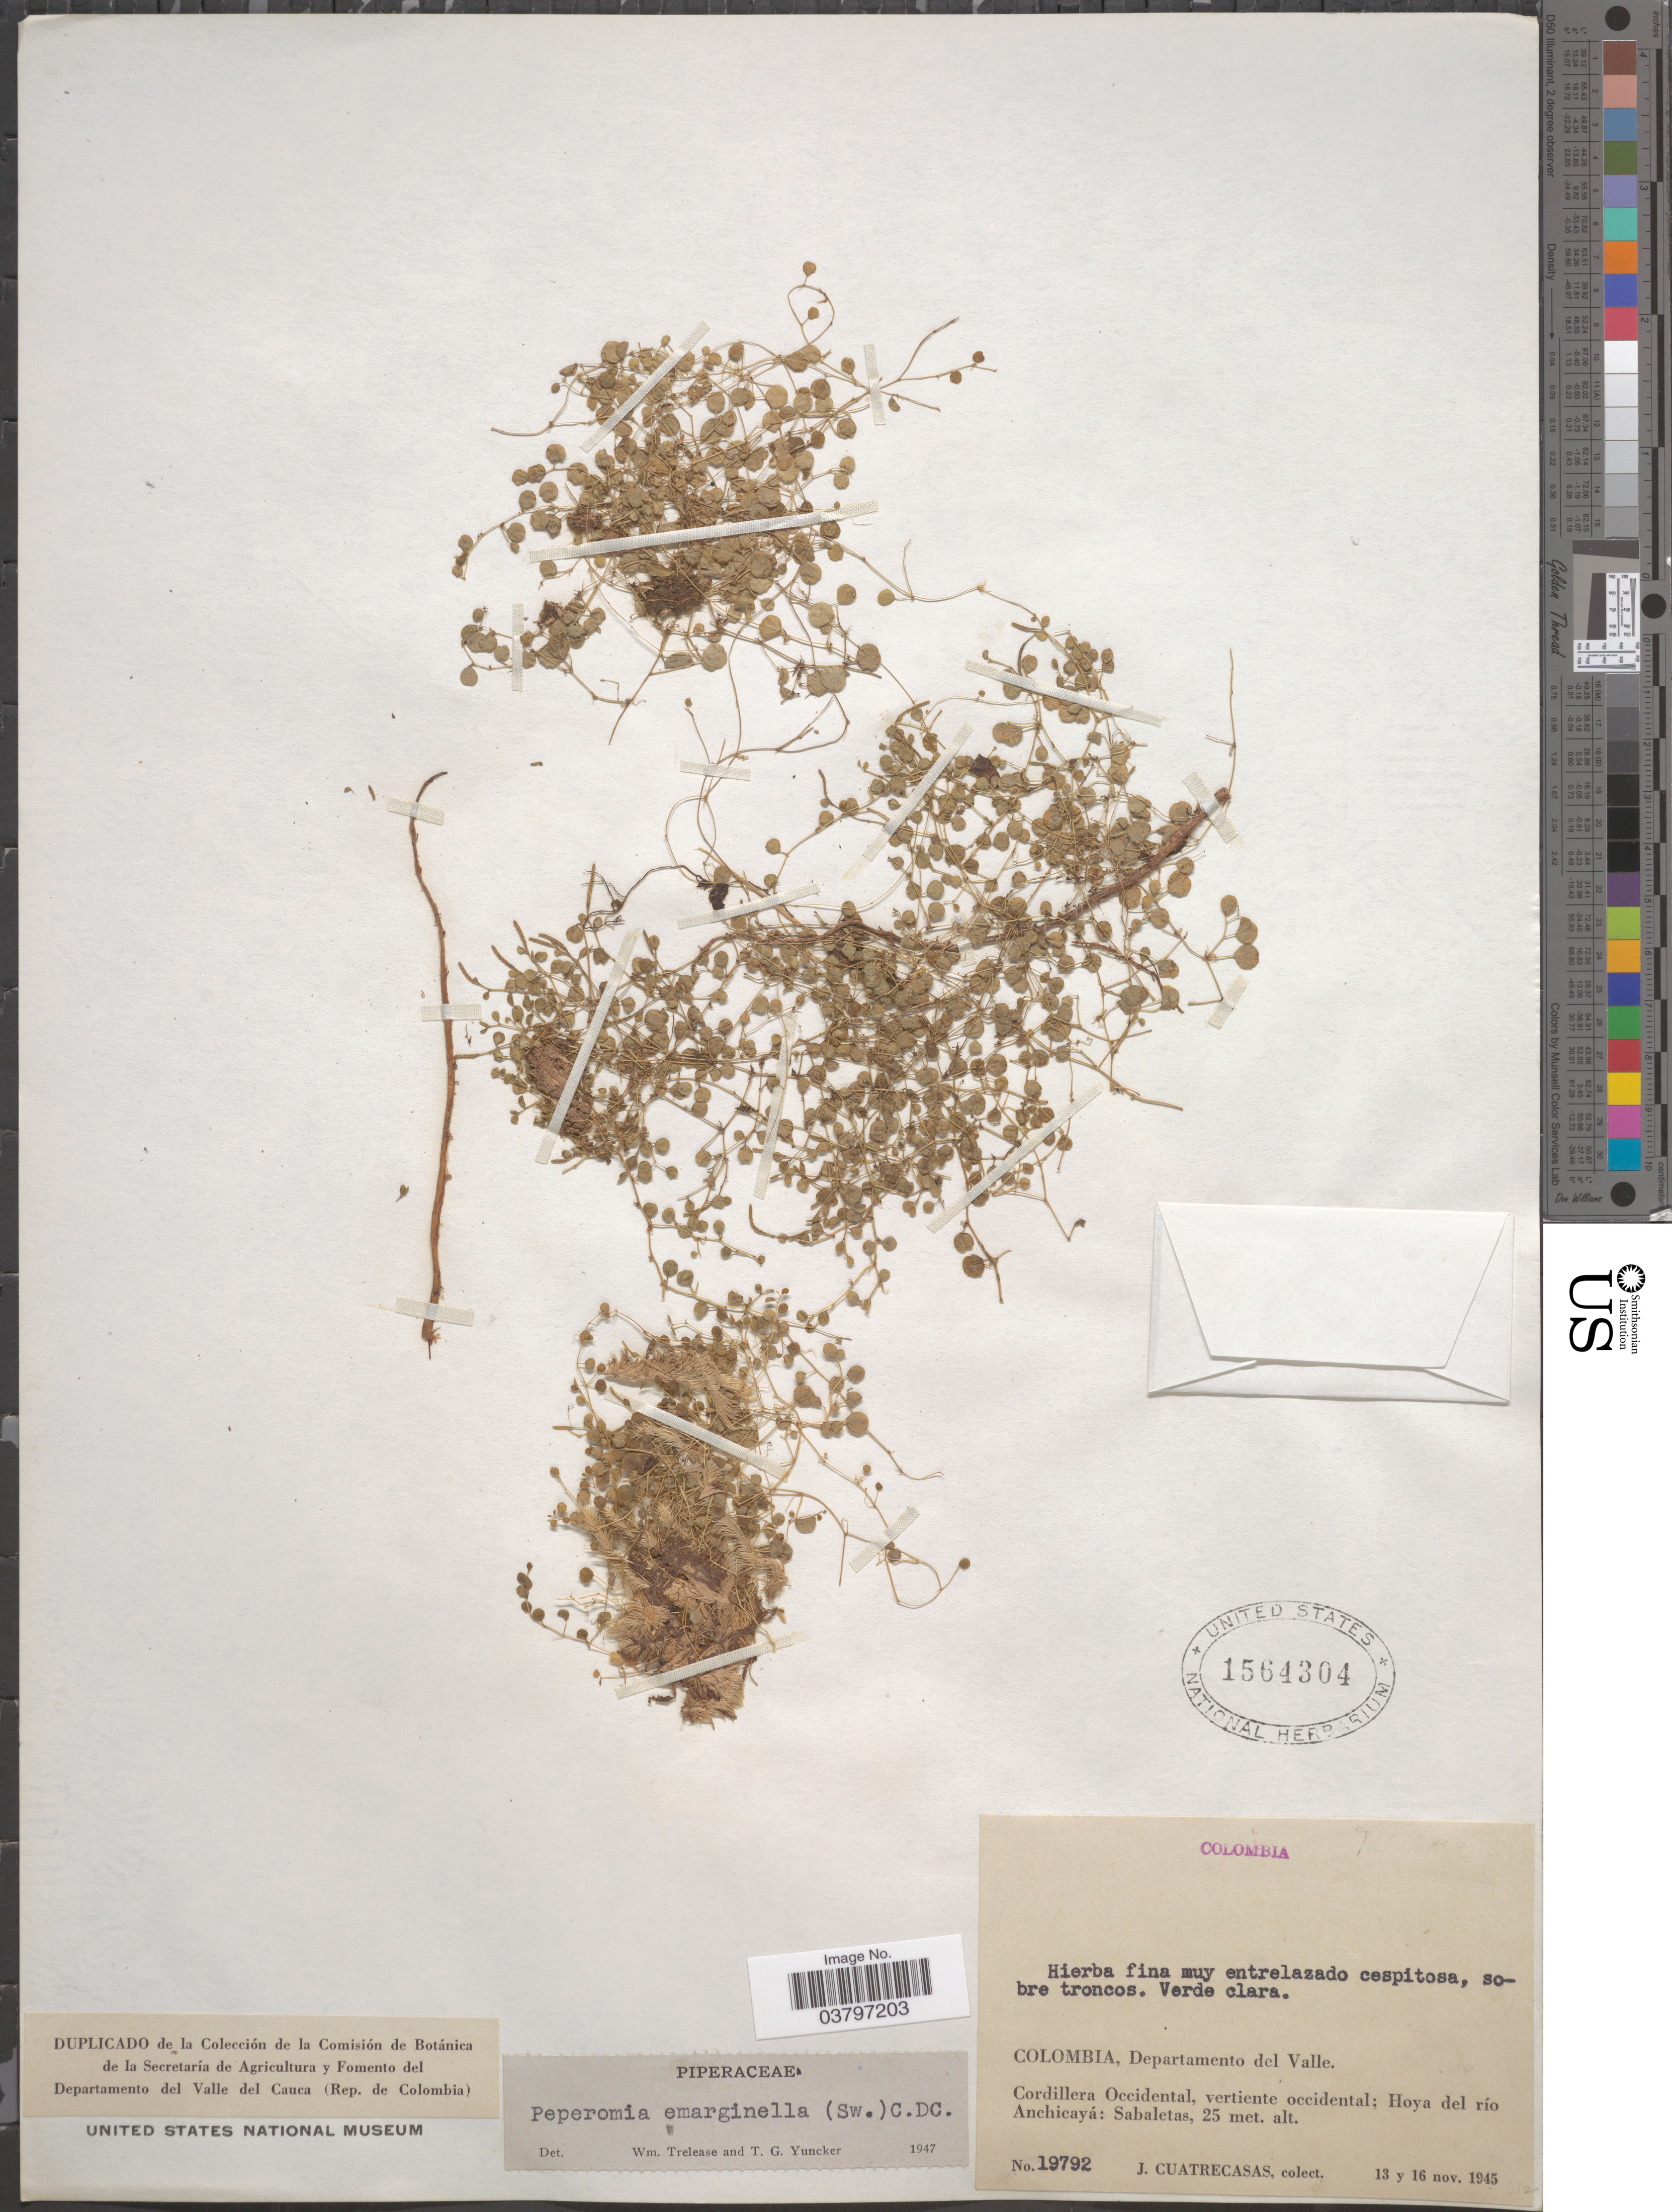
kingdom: Plantae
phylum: Tracheophyta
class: Magnoliopsida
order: Piperales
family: Piperaceae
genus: Peperomia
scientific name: Peperomia emarginella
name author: (Sw. ex Wikstr.) C. DC.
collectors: J. Cuatrecasas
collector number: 19792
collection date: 1945-11-13/1945-11-16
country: Colombia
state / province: Valle del Cauca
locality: Departamento del Valle. Cordillera Occidental, vertiente occidental; Hoya del río Anchicayá: Sabaletas.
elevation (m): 25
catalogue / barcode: US 1564304